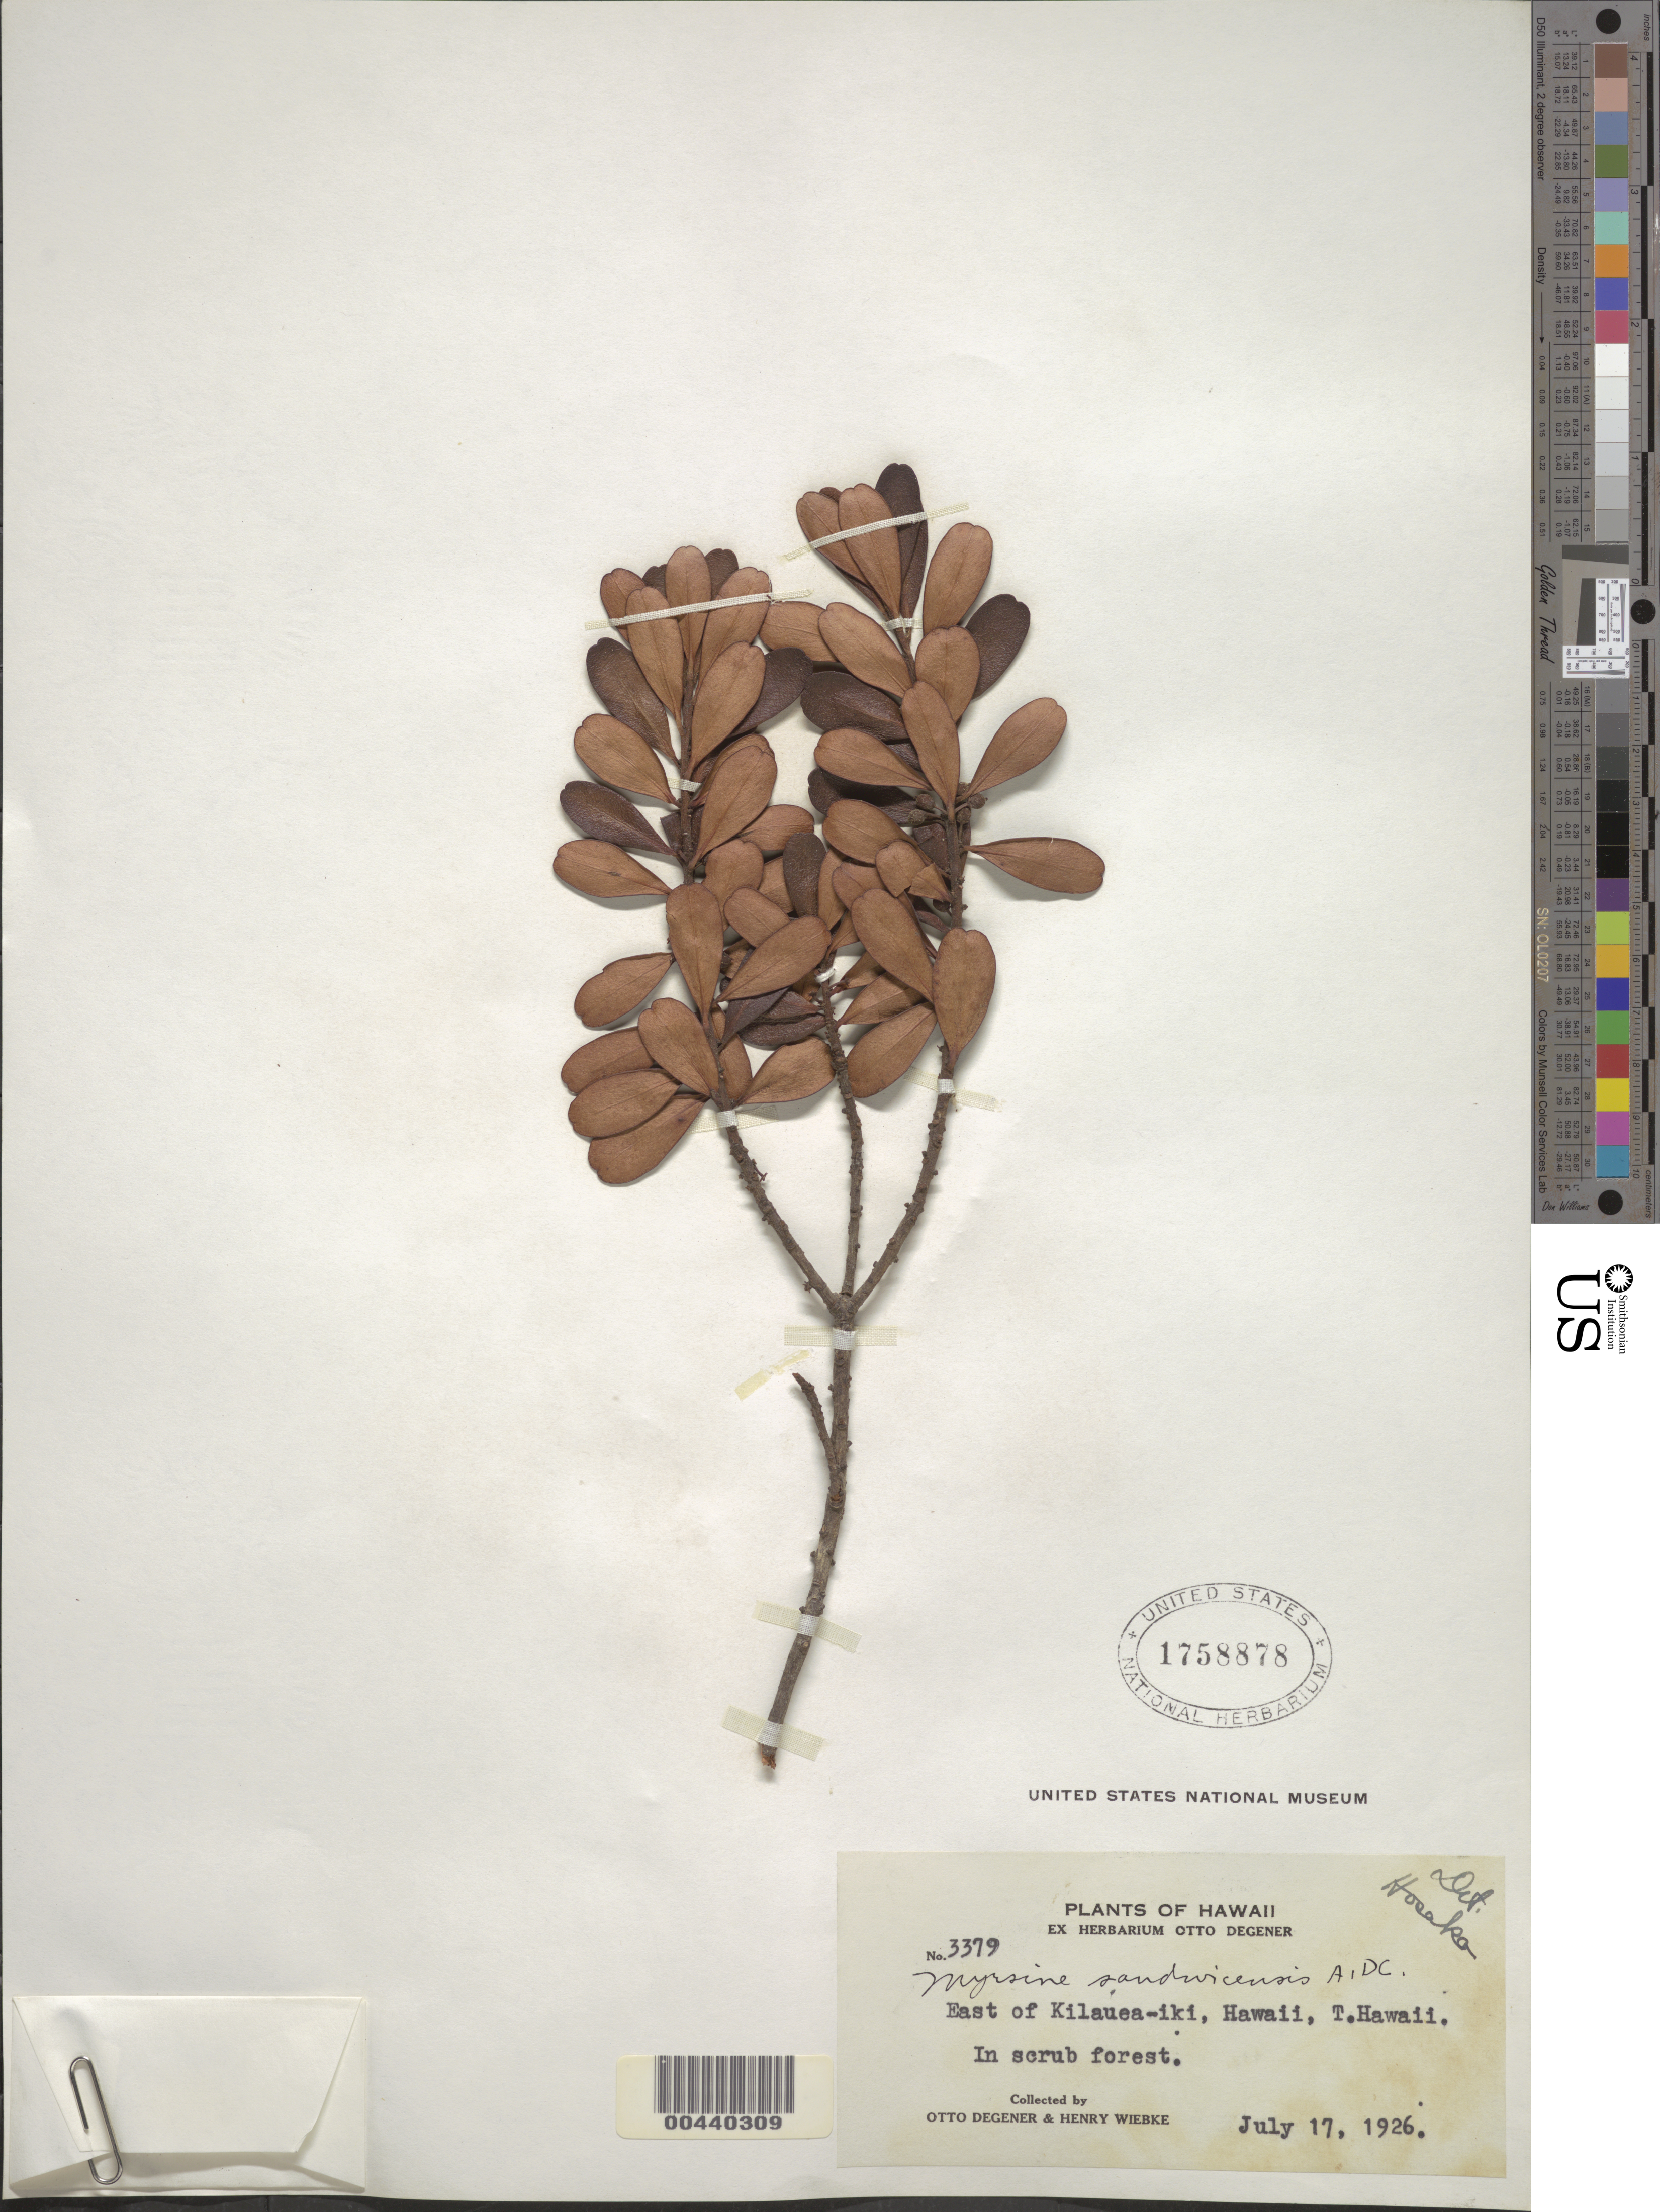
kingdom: Plantae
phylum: Tracheophyta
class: Magnoliopsida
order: Ericales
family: Primulaceae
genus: Myrsine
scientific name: Myrsine sandwicensis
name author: A. DC.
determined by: Hosaka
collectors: O. Degener & H. Wiebke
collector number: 3379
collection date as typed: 17 Jul 1926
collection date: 1926-07-17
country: United States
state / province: Hawaii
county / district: Hawaii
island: Hawaii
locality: E of Kilauea-iki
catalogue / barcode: US 1758878